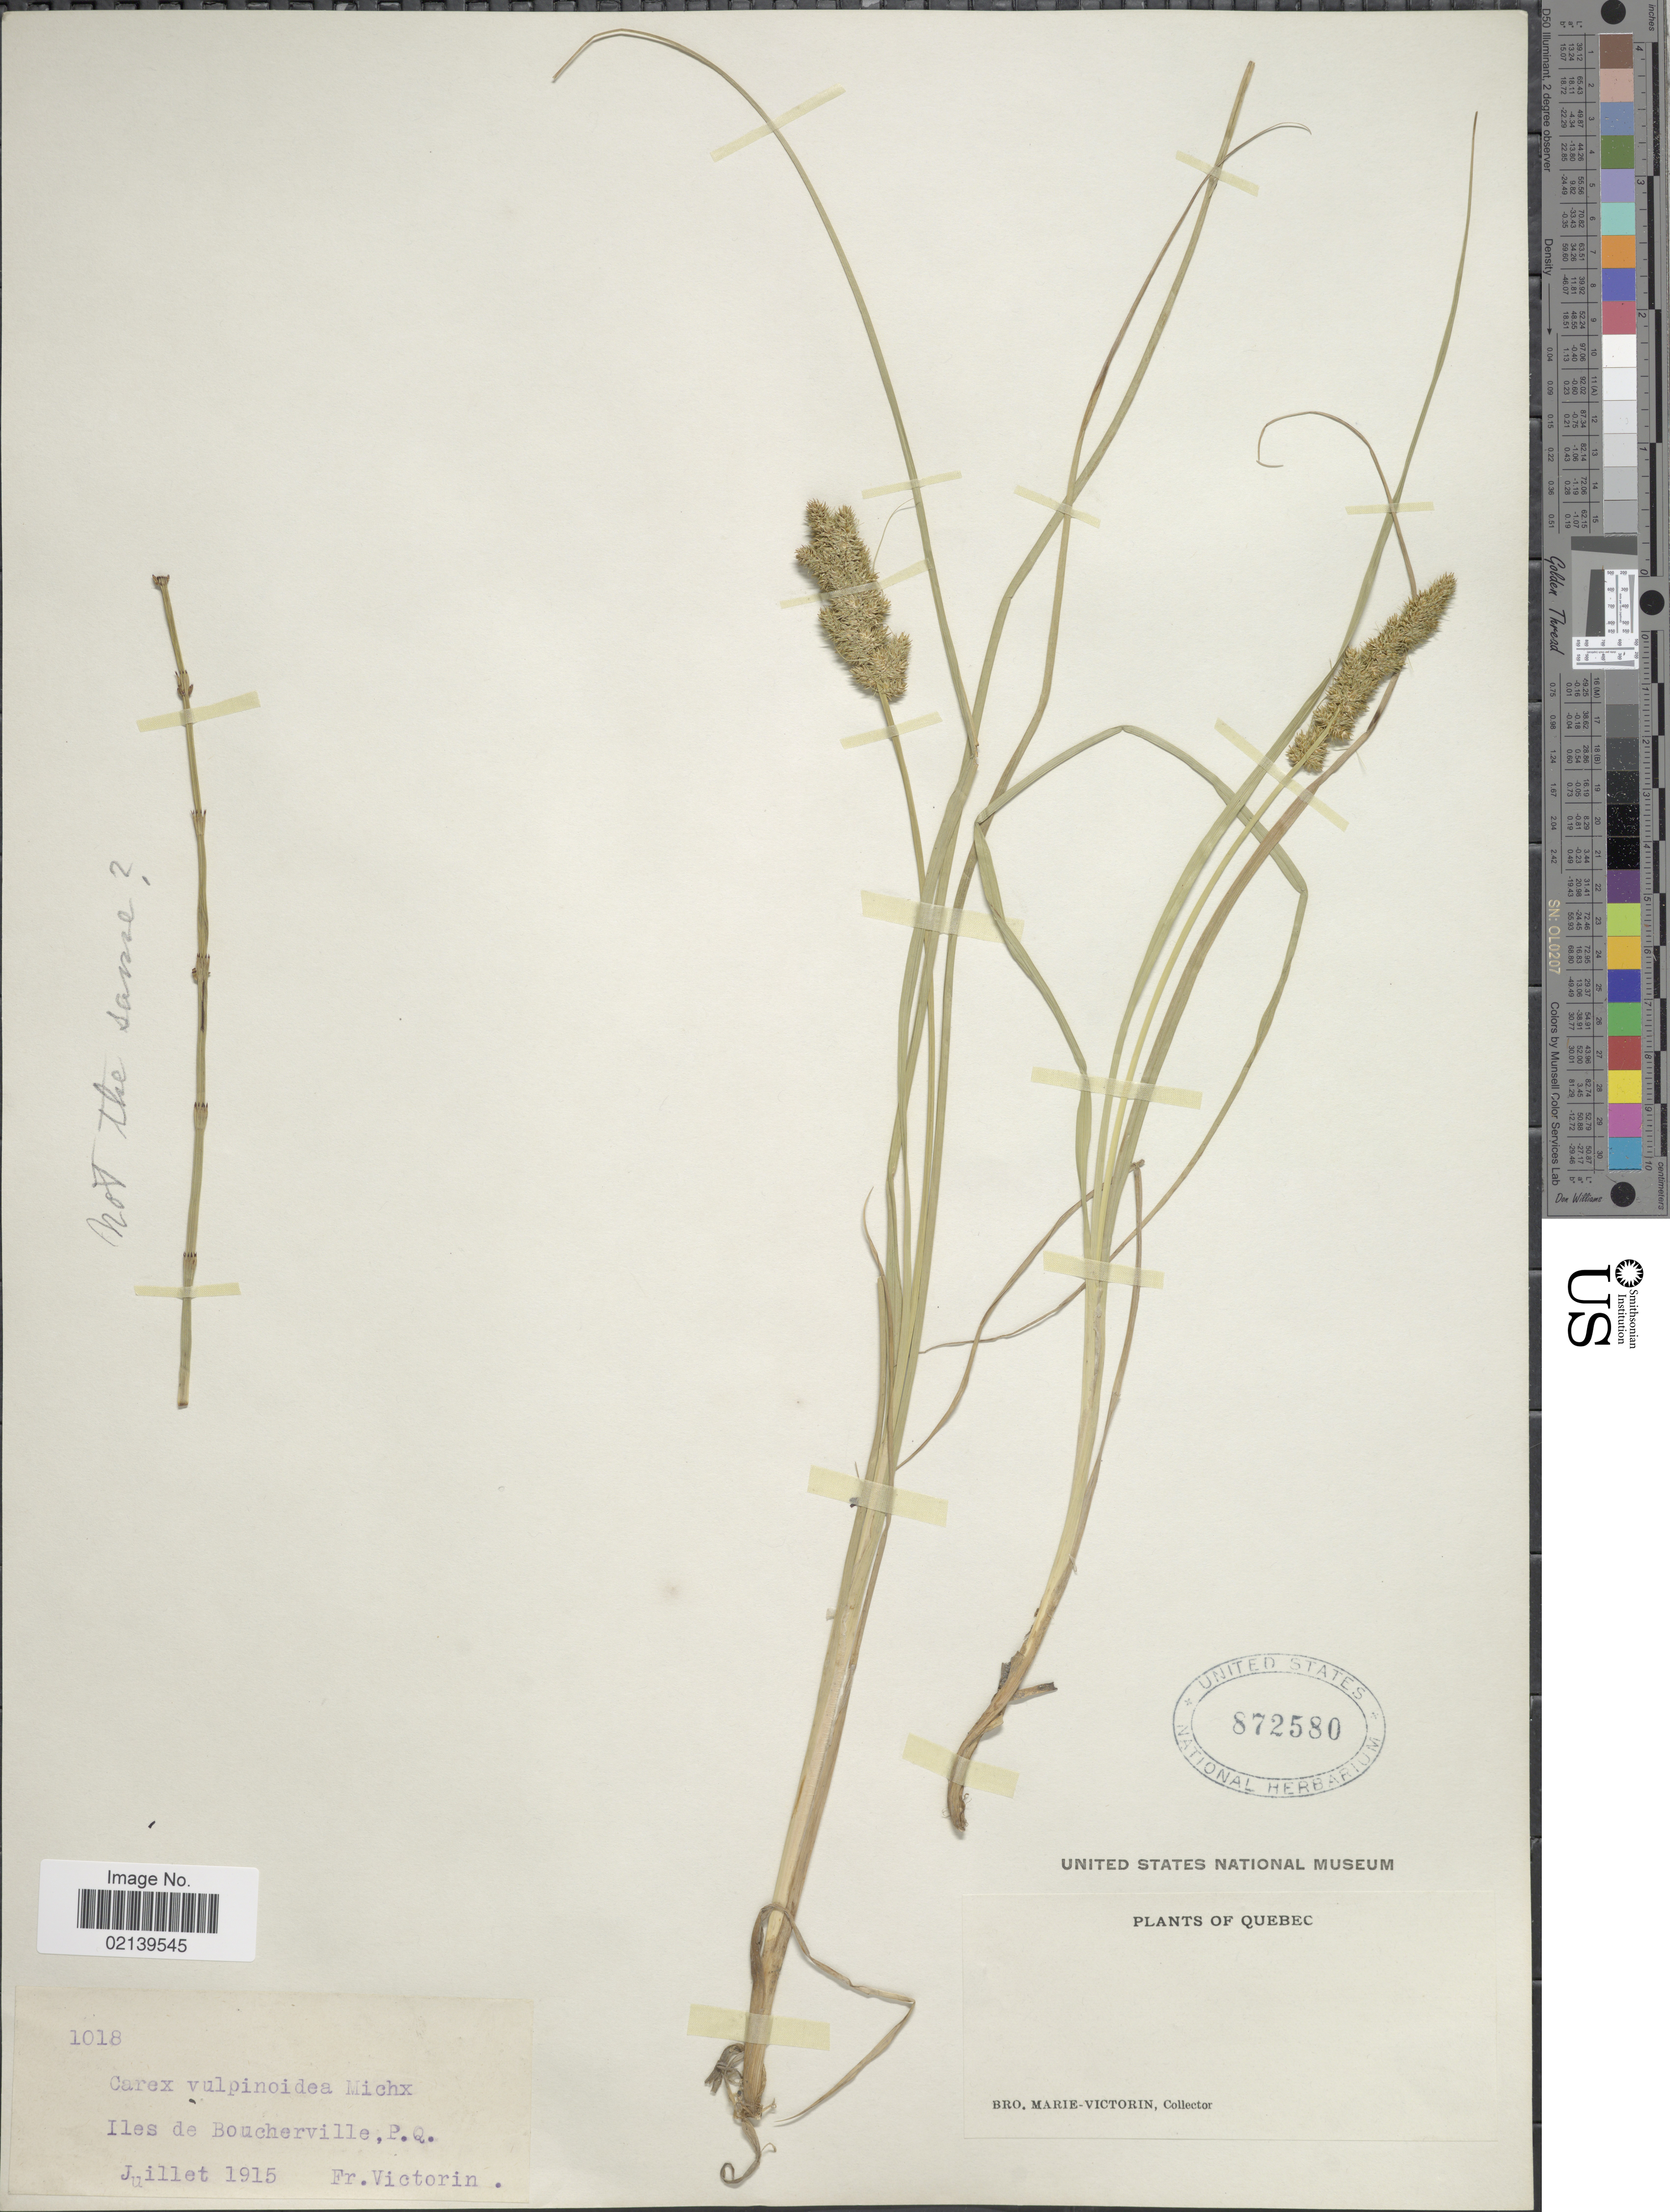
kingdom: Plantae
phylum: Tracheophyta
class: Liliopsida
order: Poales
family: Cyperaceae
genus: Carex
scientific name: Carex vulpinoidea Michx.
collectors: Fr. Marie-Victorin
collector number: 1018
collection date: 1915-07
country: Canada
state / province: Quebec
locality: Iles de Boucherville, P.Q.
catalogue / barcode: US 872580